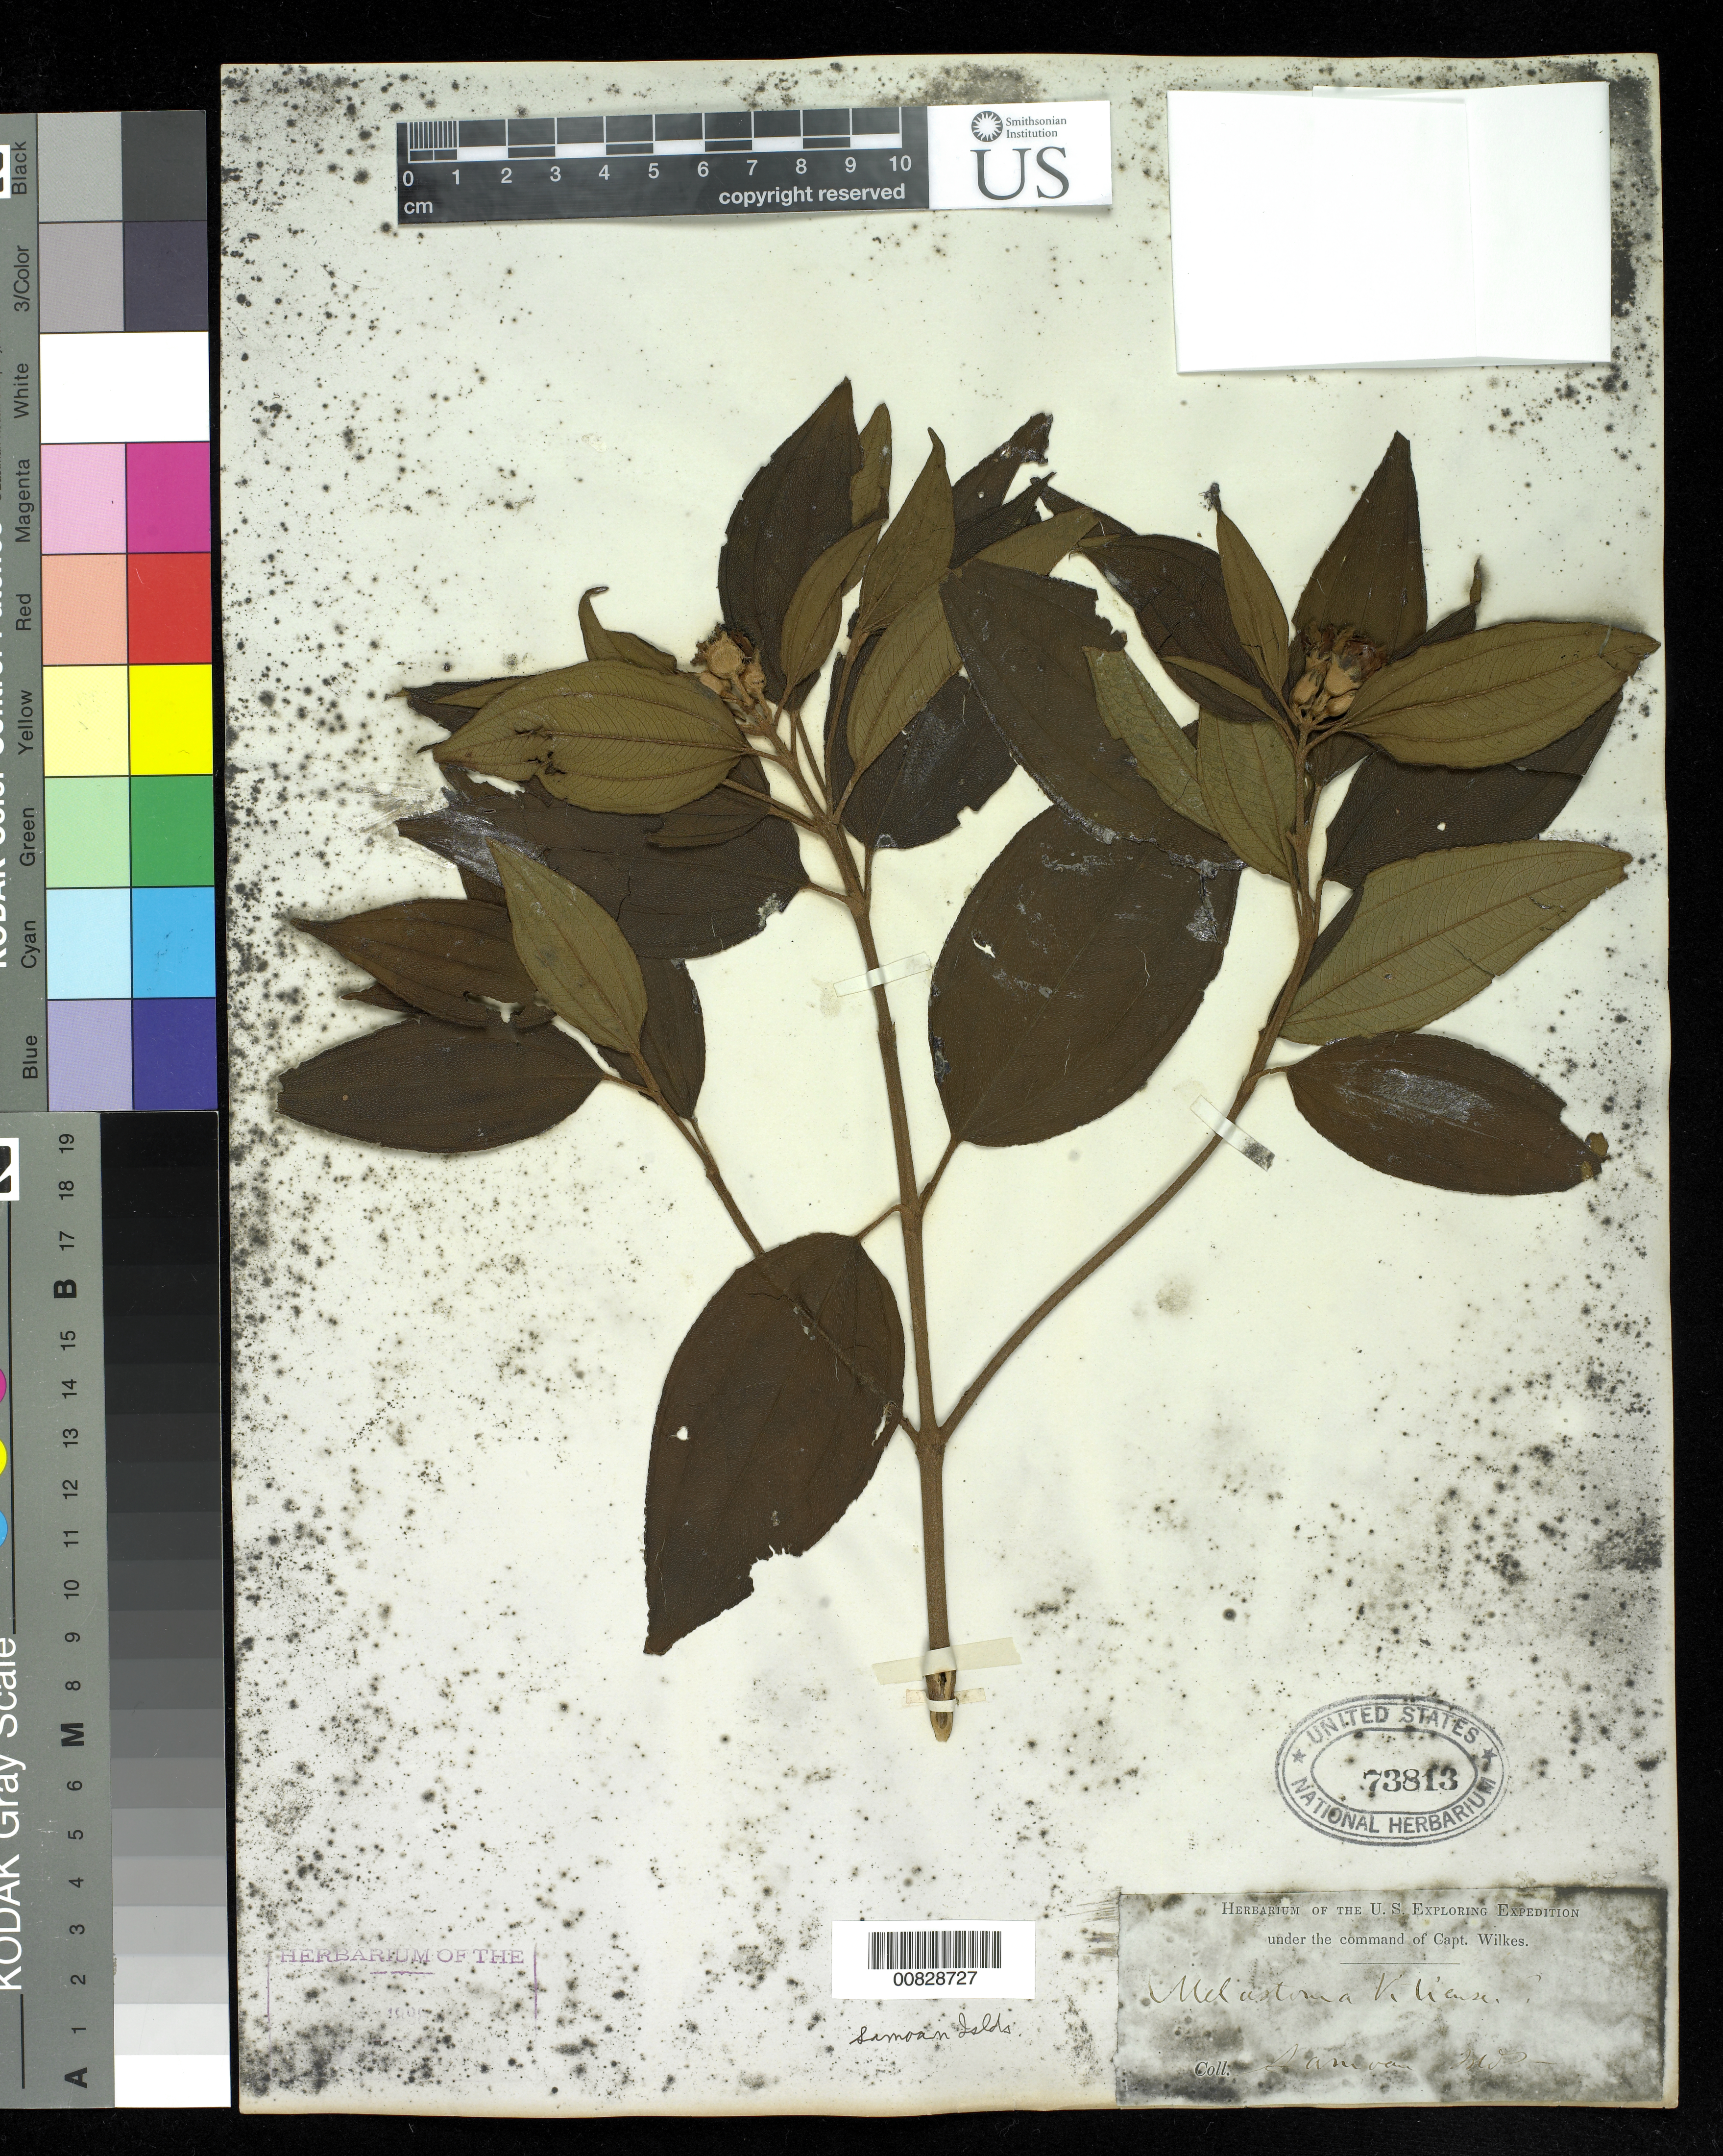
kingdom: Plantae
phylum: Tracheophyta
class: Magnoliopsida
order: Myrtales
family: Melastomataceae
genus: Melastoma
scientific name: Melastoma malabathricum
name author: L.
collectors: Wilkes Explor. Exped.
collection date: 1838/1842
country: American Samoa / Samoa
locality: Samoan Islands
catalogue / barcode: US 73813